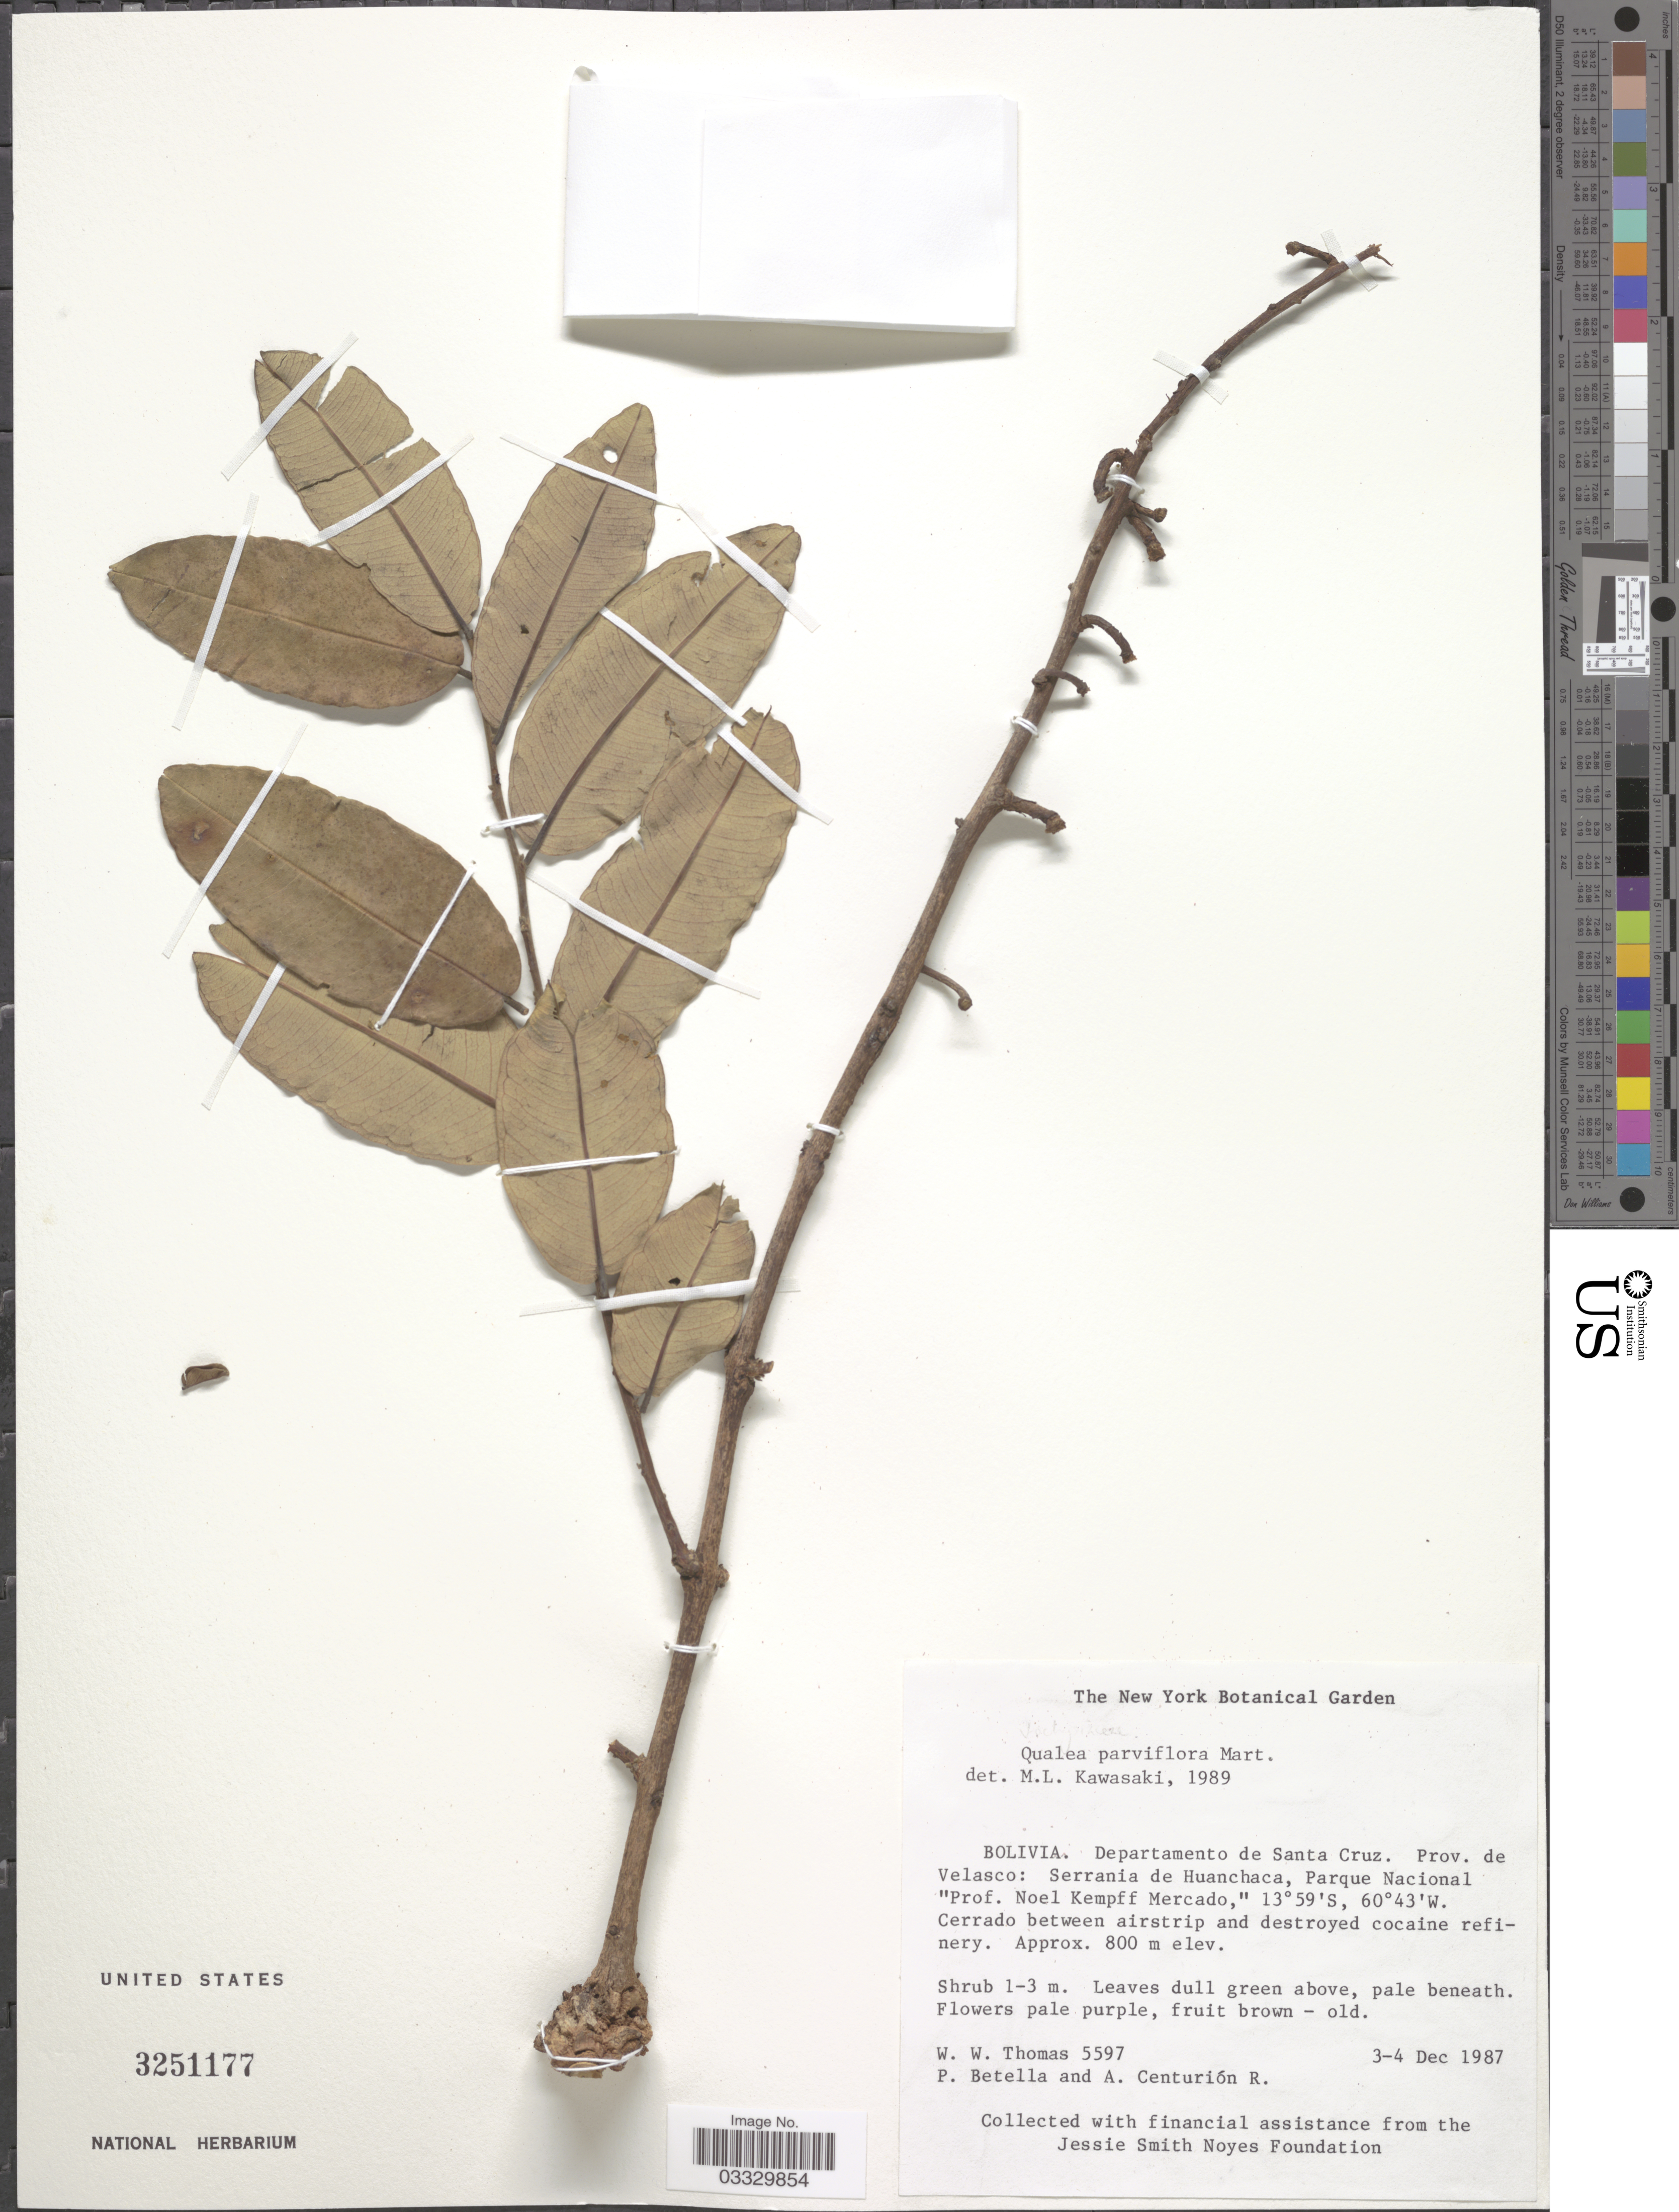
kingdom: Plantae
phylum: Tracheophyta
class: Magnoliopsida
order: Myrtales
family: Vochysiaceae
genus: Qualea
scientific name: Qualea parviflora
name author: Mart.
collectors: W. Thomas, P. Betella & A. Centurión R.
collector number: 5597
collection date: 1987-12-03/1987-12-04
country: Bolivia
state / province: Santa Cruz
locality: Departamento de Santa Cruz. Prov. de Velasco: Serrania de Huanchaca, Parque Nacional "Prof. Noel Kempff Mercado,". Cerrado between airstrip and destroyed cocaine refinery.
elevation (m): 800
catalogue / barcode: US 3251177